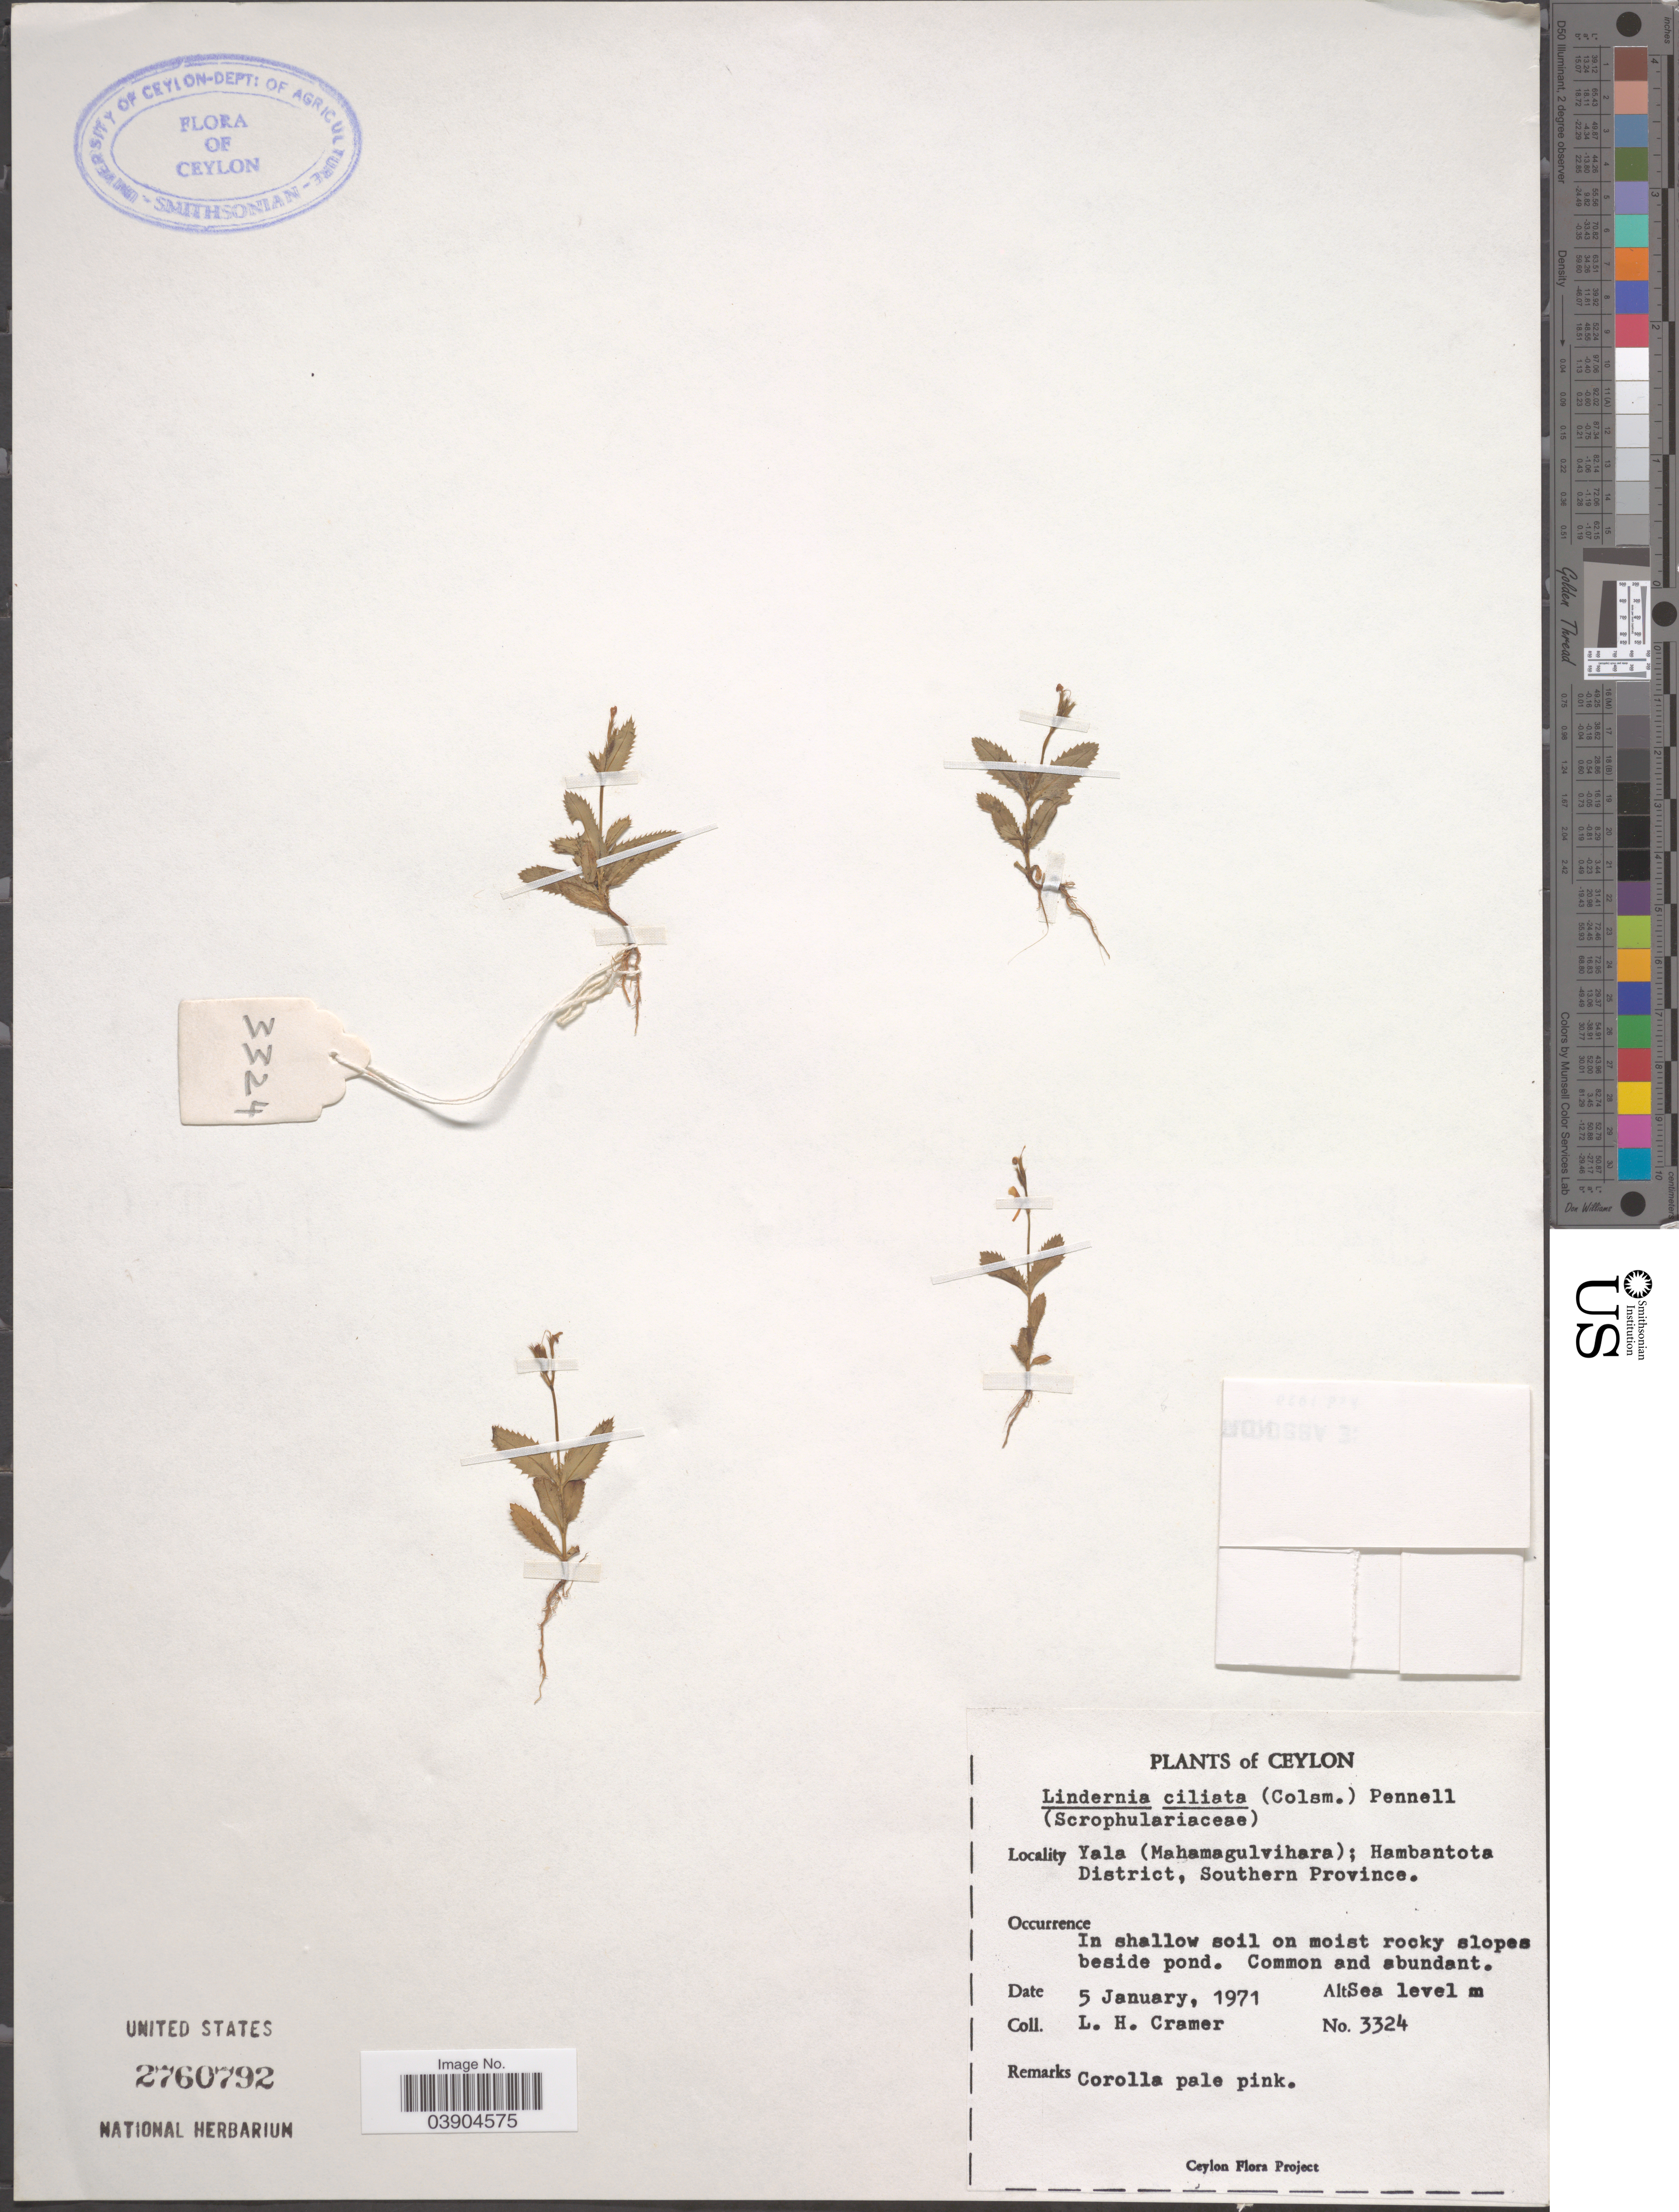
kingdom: Plantae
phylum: Tracheophyta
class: Magnoliopsida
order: Lamiales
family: Linderniaceae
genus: Lindernia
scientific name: Lindernia ciliata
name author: (Colsm.) Pennell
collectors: L. H. Cramer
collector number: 3324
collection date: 1971-01-05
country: Sri Lanka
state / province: Southern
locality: Ceylon. Yala (Mahamagulvihara); Hambantota District.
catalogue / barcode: US 2760792